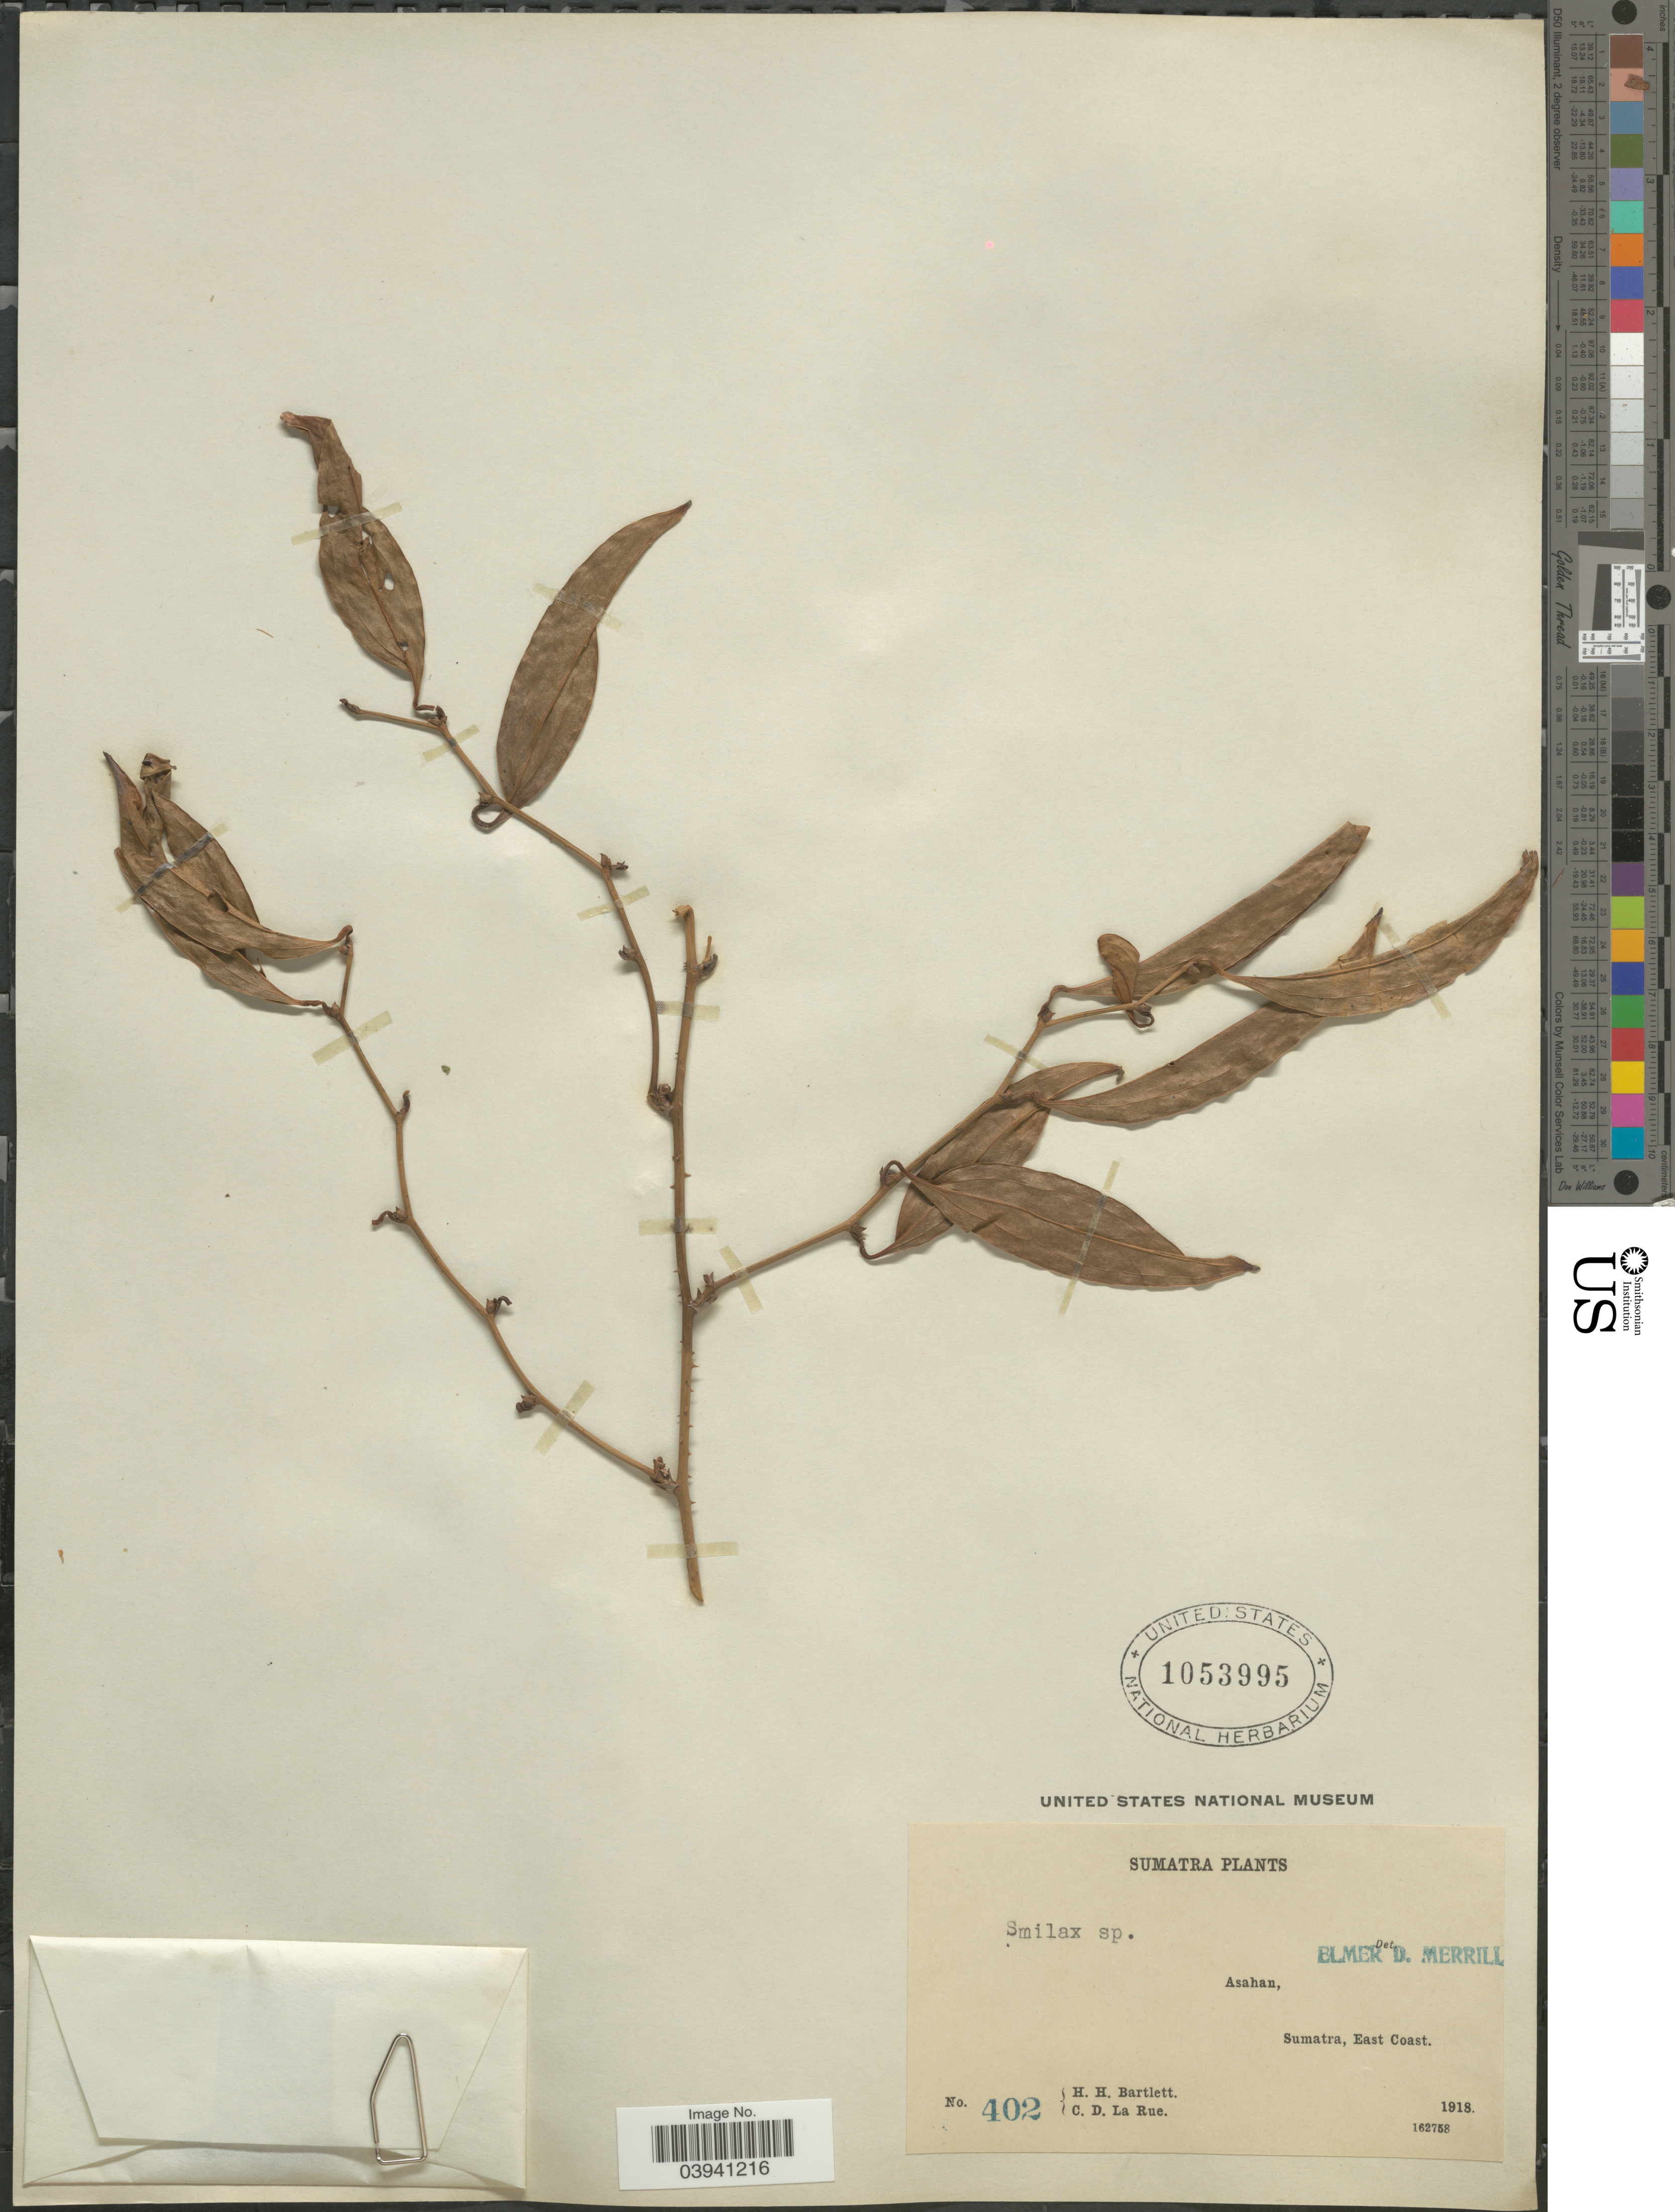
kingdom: Plantae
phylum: Tracheophyta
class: Liliopsida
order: Liliales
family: Smilacaceae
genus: Smilax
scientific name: Smilax sp.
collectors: H. H. Bartlett & C. La Rue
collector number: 402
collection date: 1918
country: Indonesia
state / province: Sumatra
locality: Asahan, Sumatra, East Coast.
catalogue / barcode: US 1053995